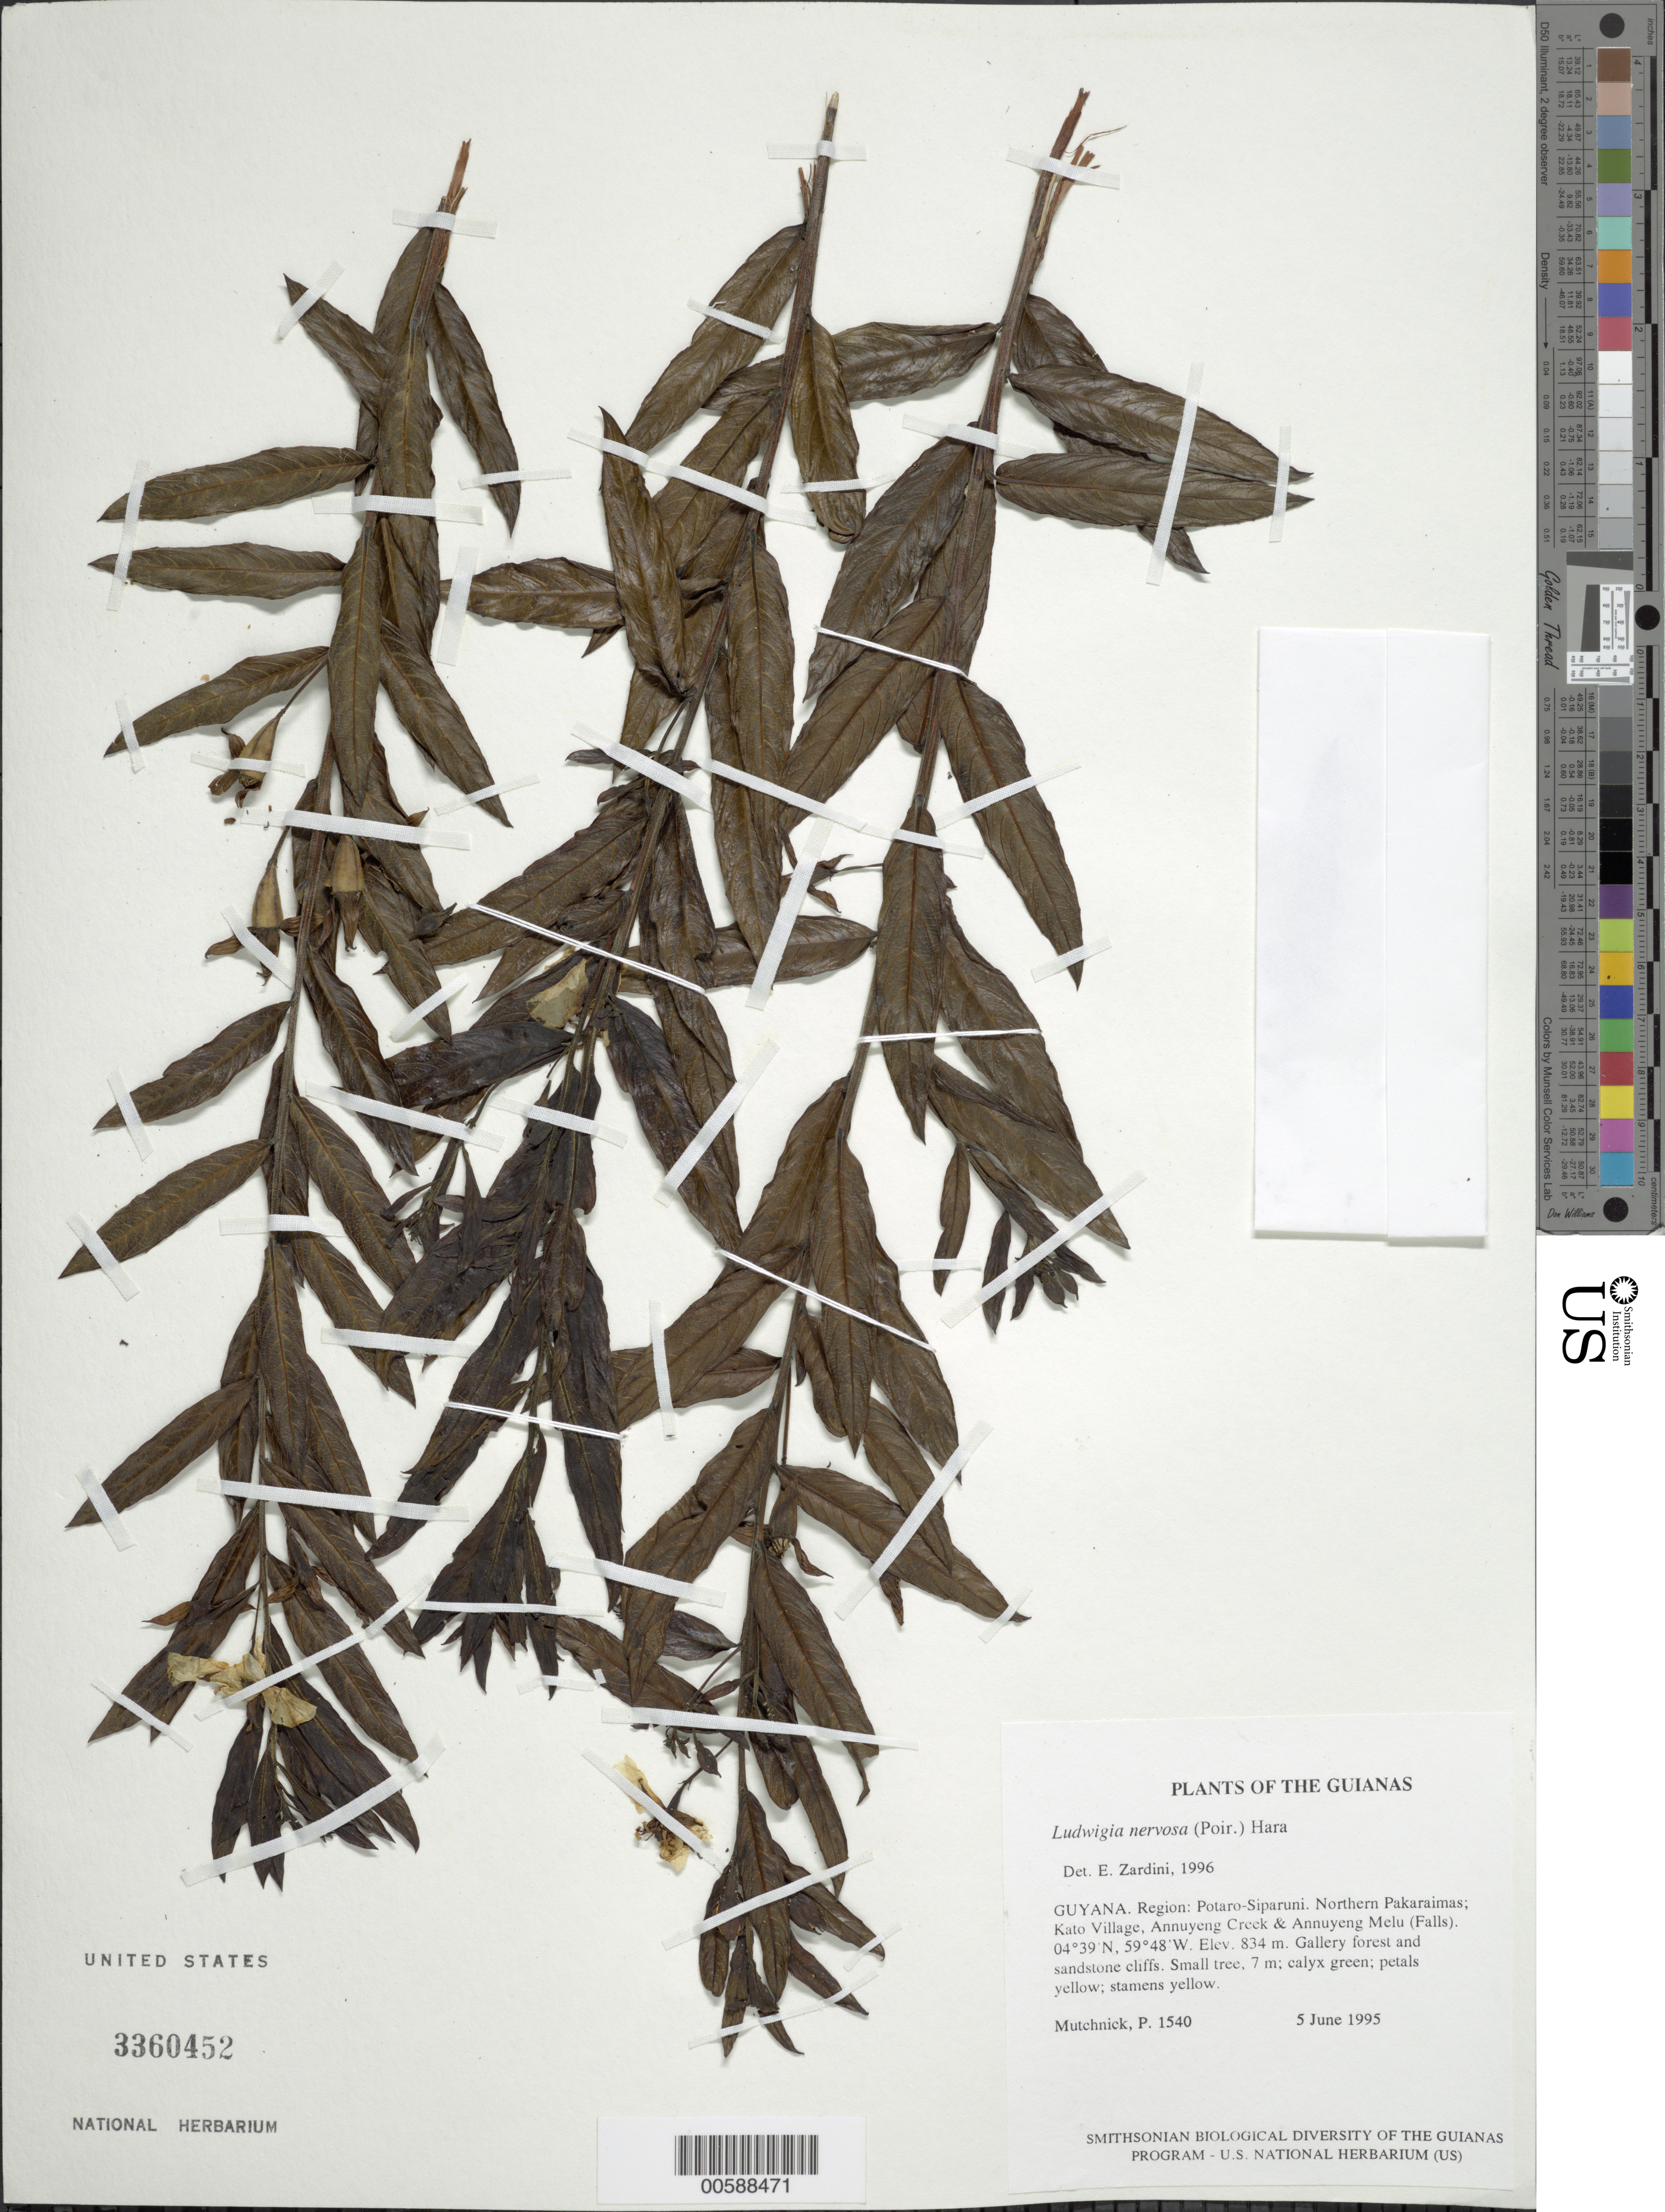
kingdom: Plantae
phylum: Tracheophyta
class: Magnoliopsida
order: Myrtales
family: Onagraceae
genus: Ludwigia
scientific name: Ludwigia nervosa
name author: (Poir.) H. Hara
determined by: Zardini, E. M.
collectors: P. Mutchnick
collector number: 1540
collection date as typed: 5 June 1995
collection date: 1995-06-05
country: Guyana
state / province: Potaro-Siparuni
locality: Northern Pakaraimas; Kato Village, Annuyeng Creek & Annuyeng Melu (Falls)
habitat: Gallery forest and sandstone cliffs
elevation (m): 834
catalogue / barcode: US 3360452